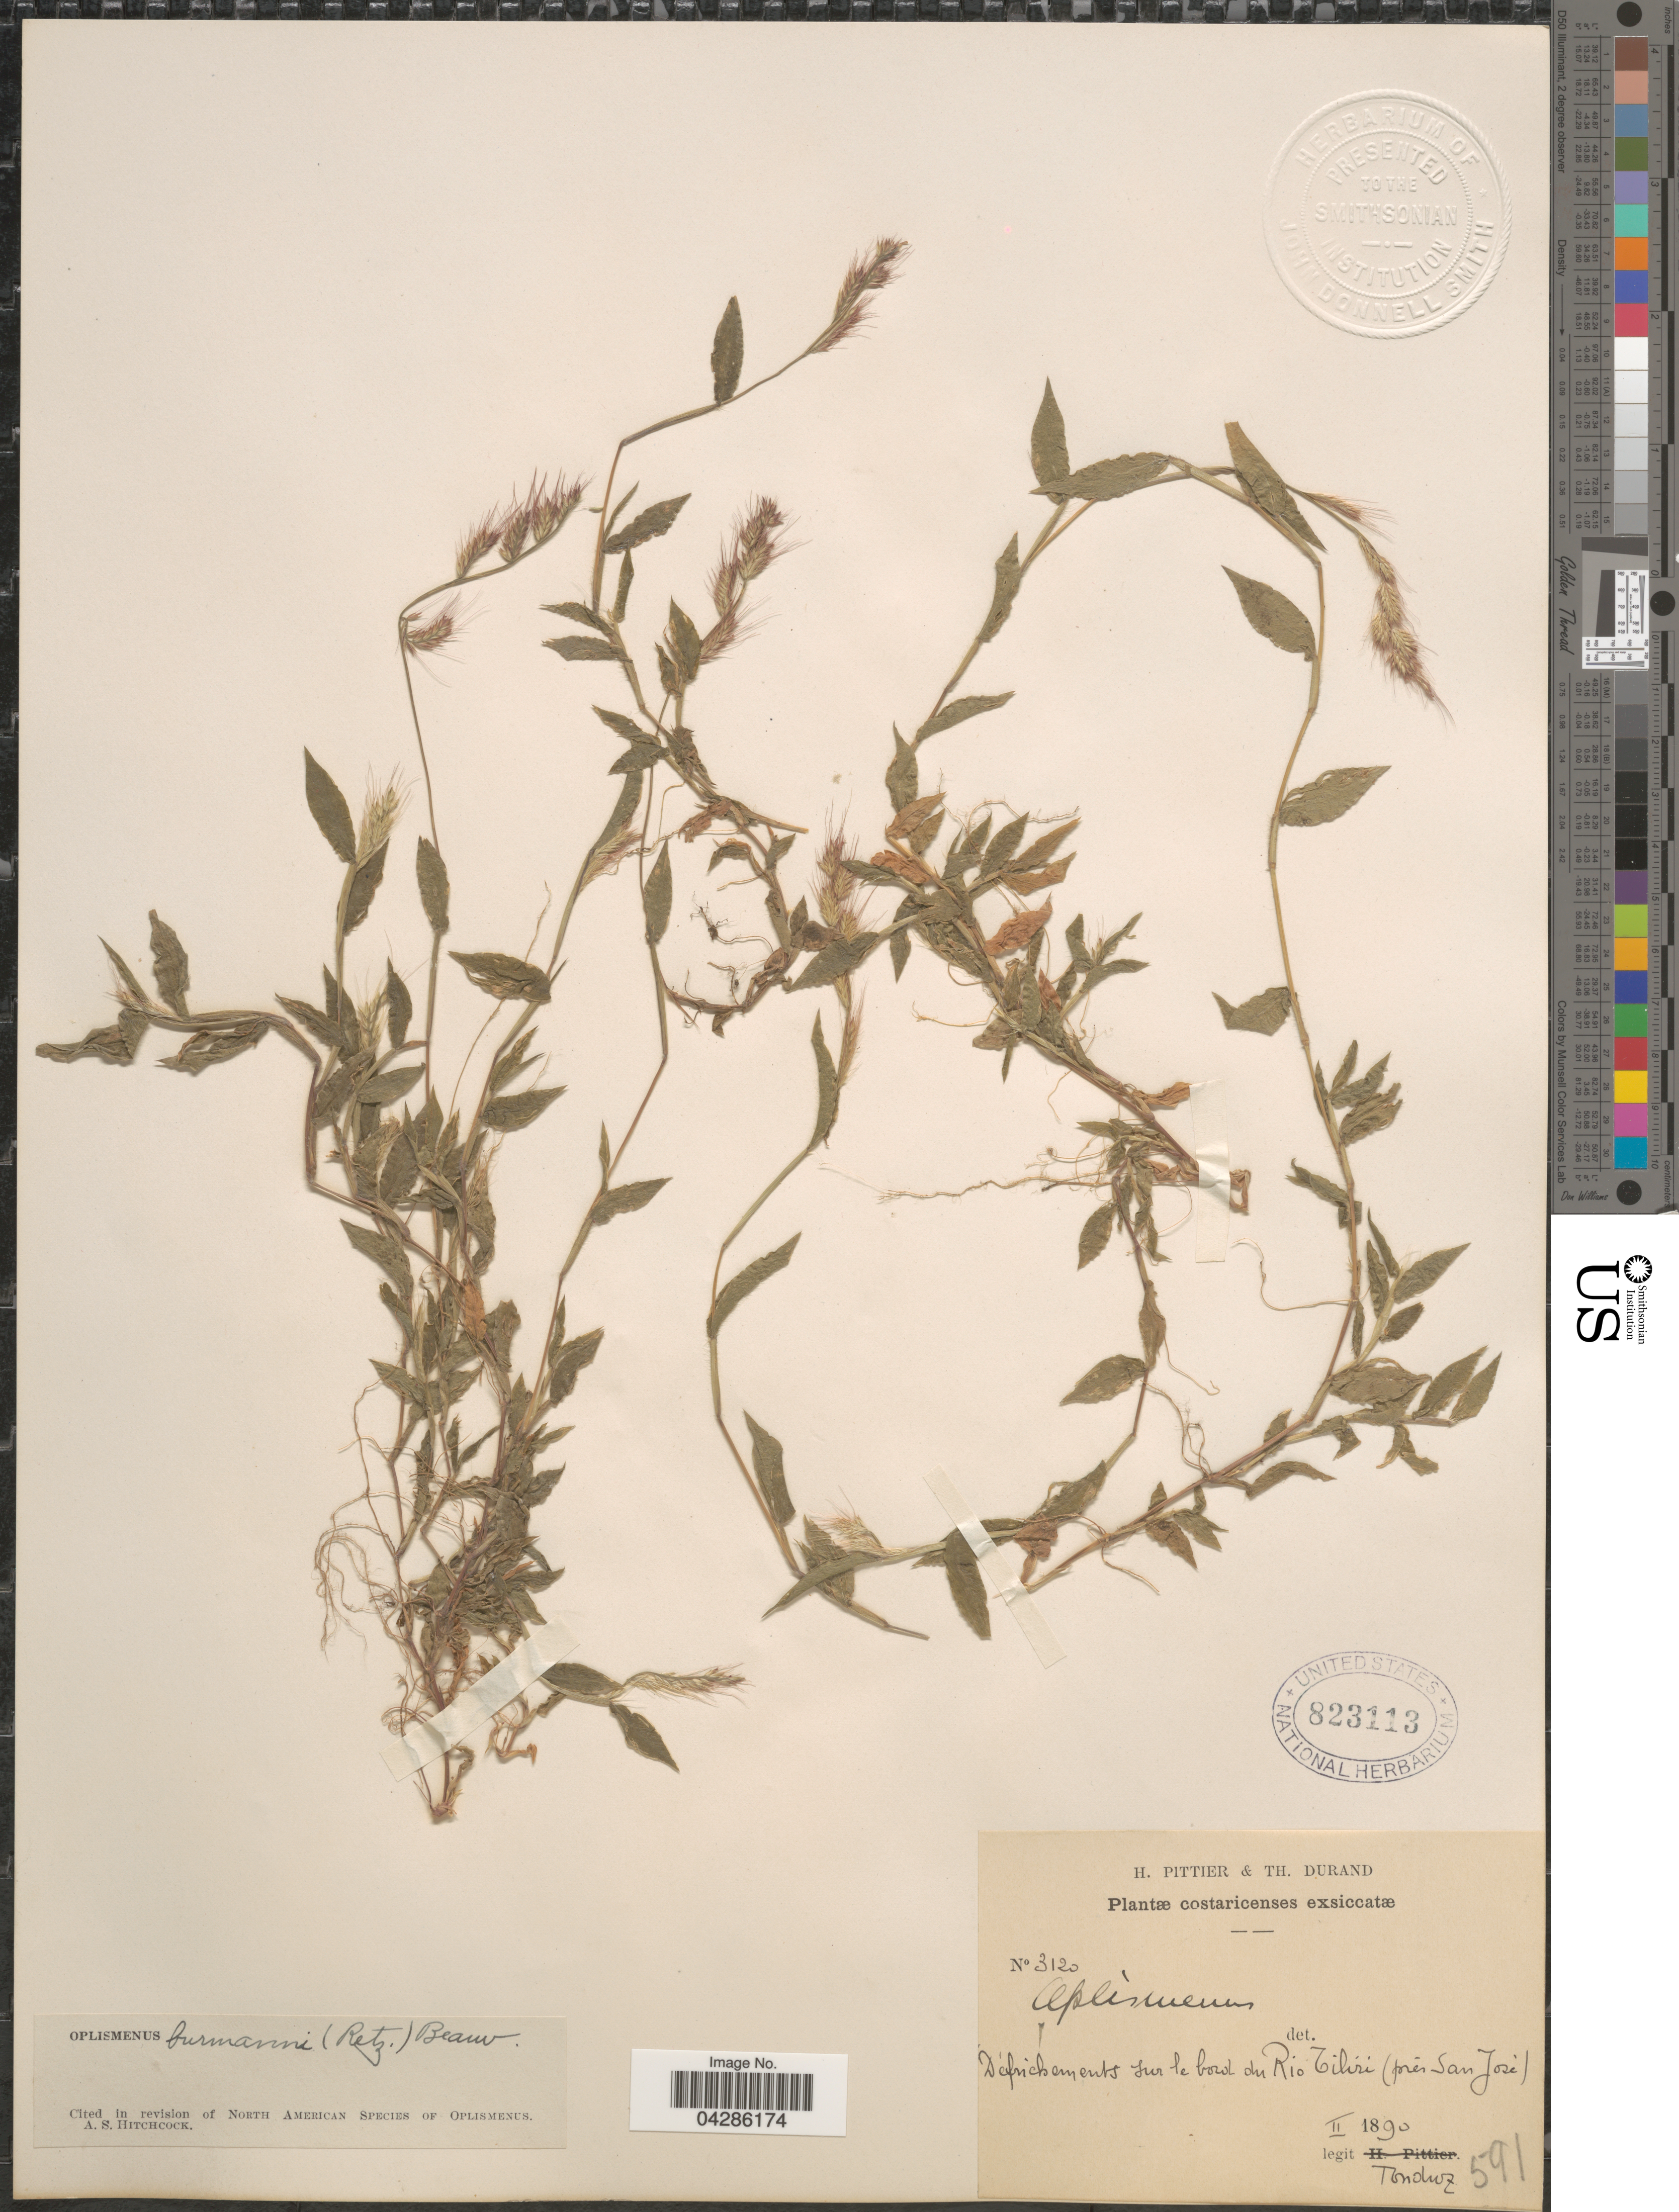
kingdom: Plantae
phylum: Tracheophyta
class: Liliopsida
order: Poales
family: Poaceae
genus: Oplismenus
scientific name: Oplismenus burmannii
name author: (Retz.) P. Beauv.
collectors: Tonduz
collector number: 3120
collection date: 1890-02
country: Costa Rica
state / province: San José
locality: Défrichements sur le bord du Rio Tiliri (prés San José).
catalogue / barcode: US 823113